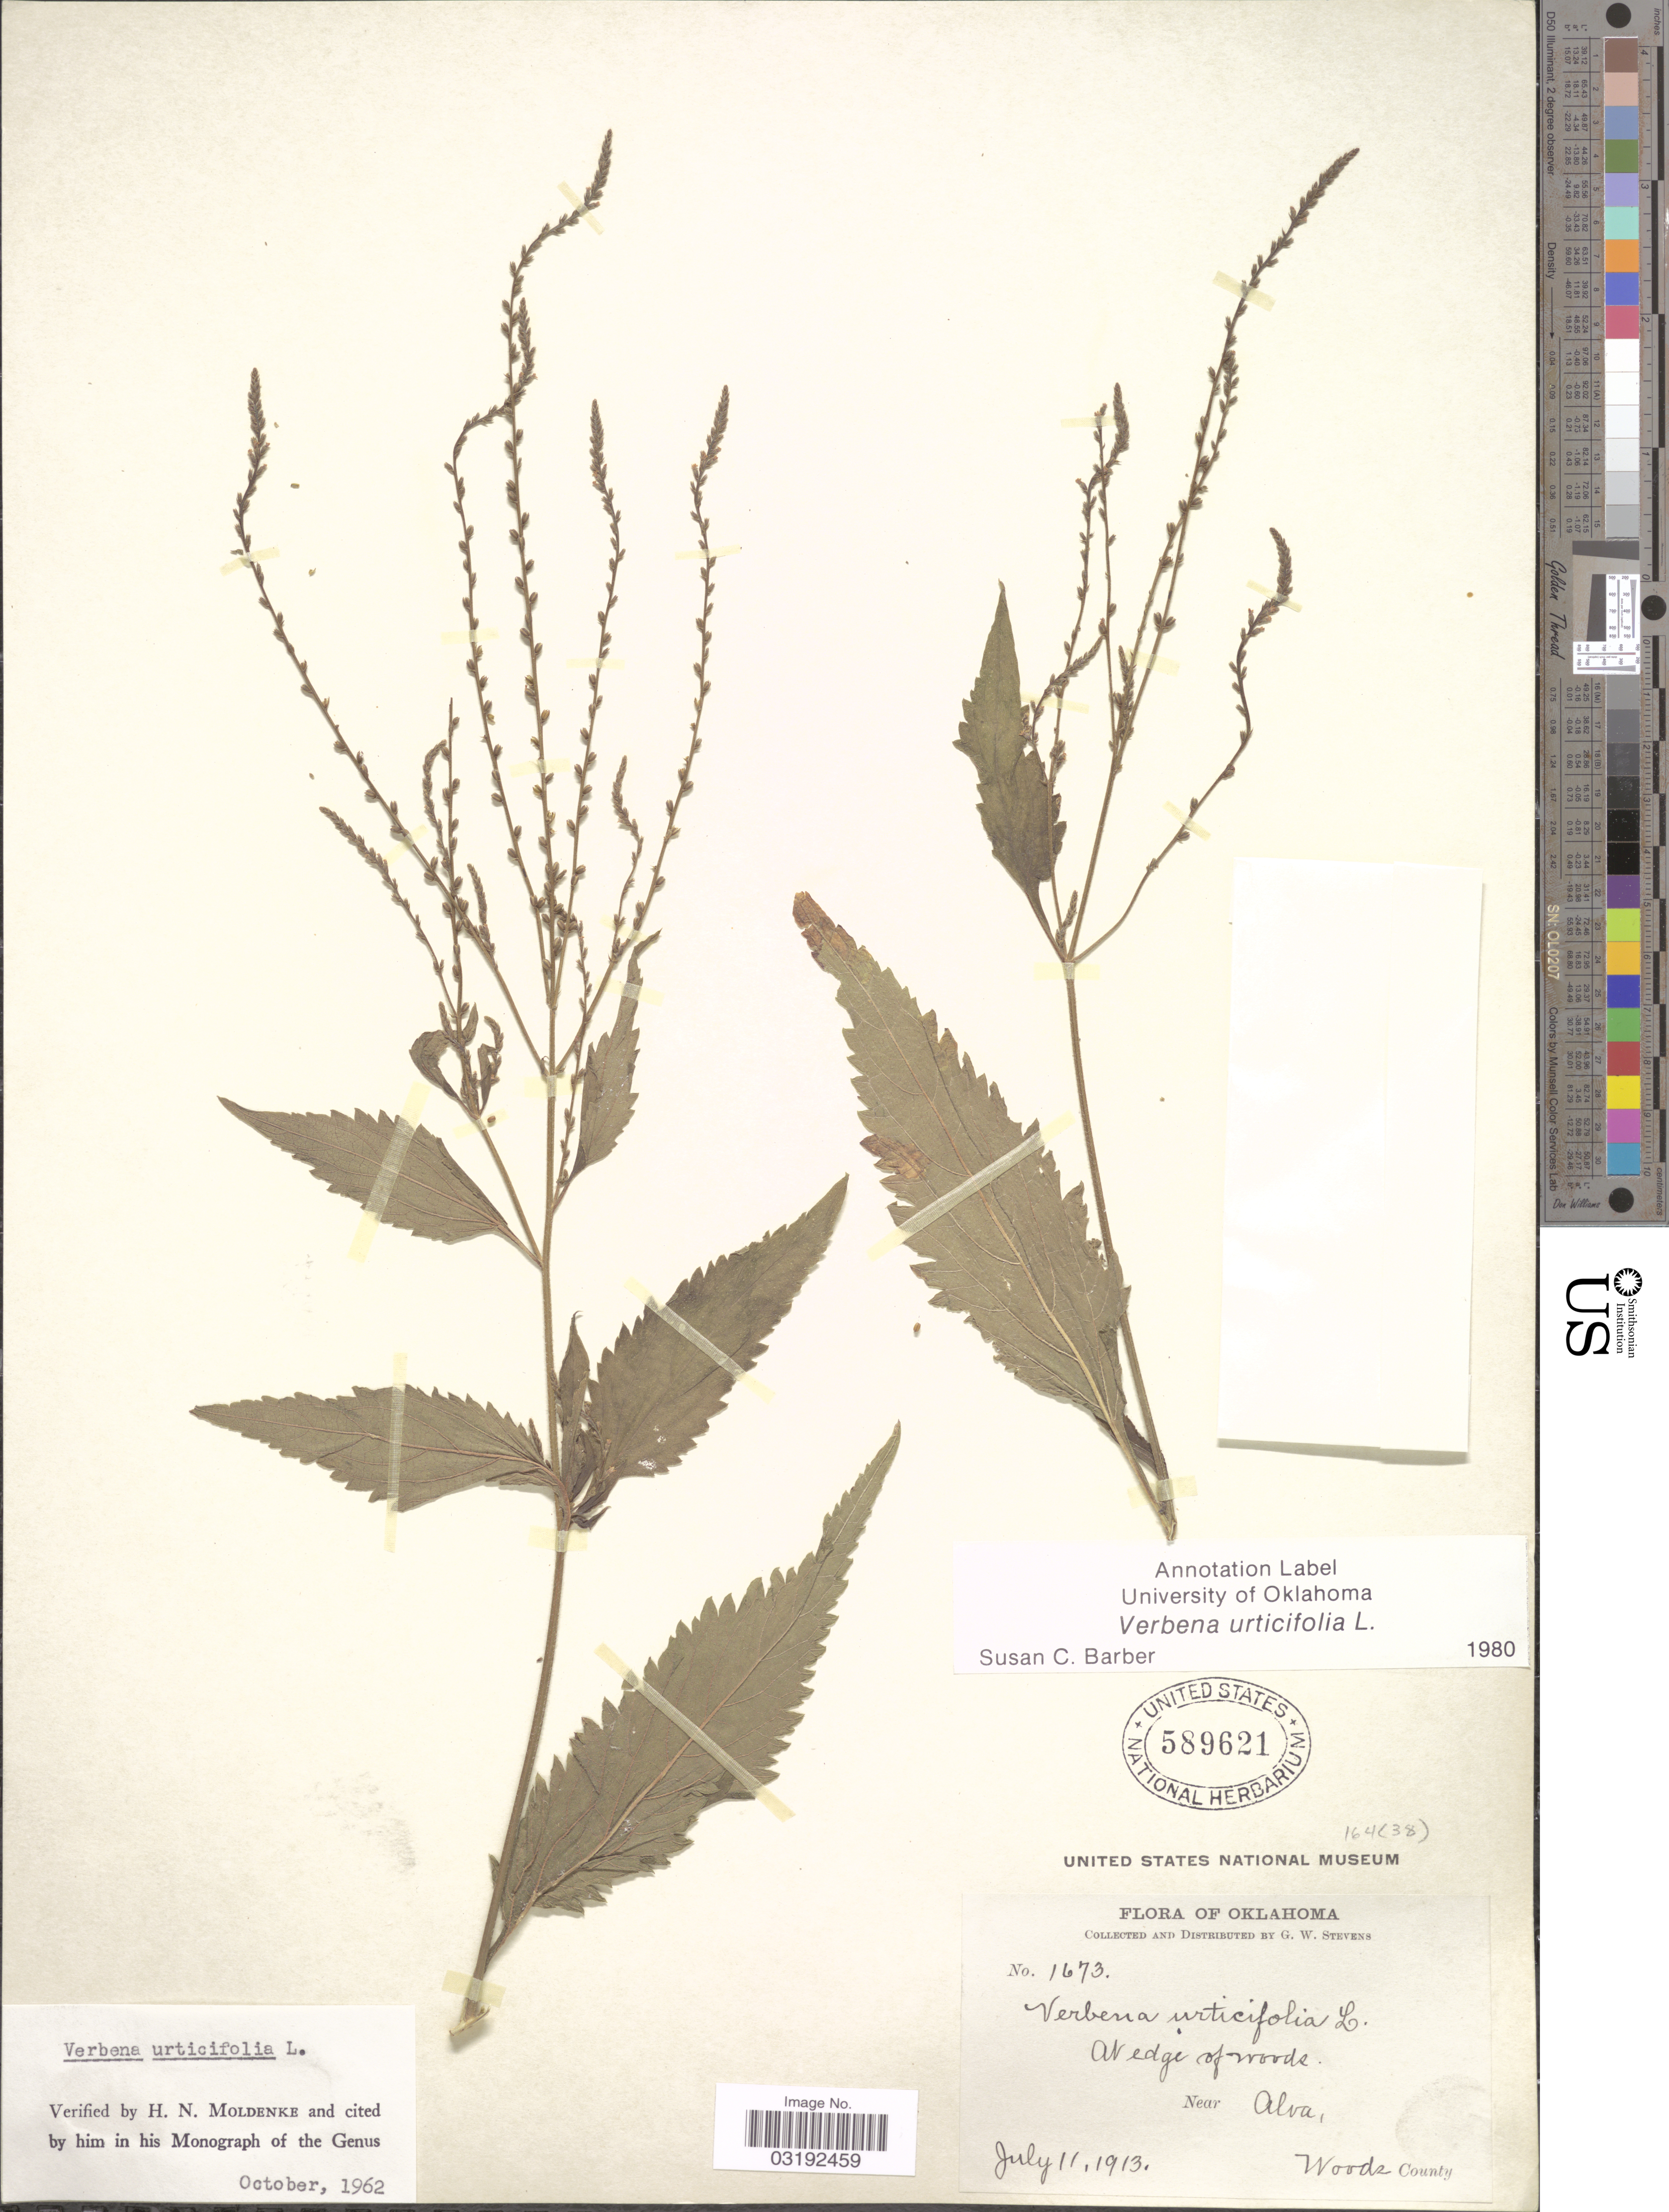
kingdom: Plantae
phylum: Tracheophyta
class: Magnoliopsida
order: Lamiales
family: Verbenaceae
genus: Verbena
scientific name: Verbena urticifolia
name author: L.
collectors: G. W. Stevens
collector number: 1673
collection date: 1913-07-11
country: United States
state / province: Oklahoma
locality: At edge of woods. Near Alva, Woods County.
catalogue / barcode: US 589621